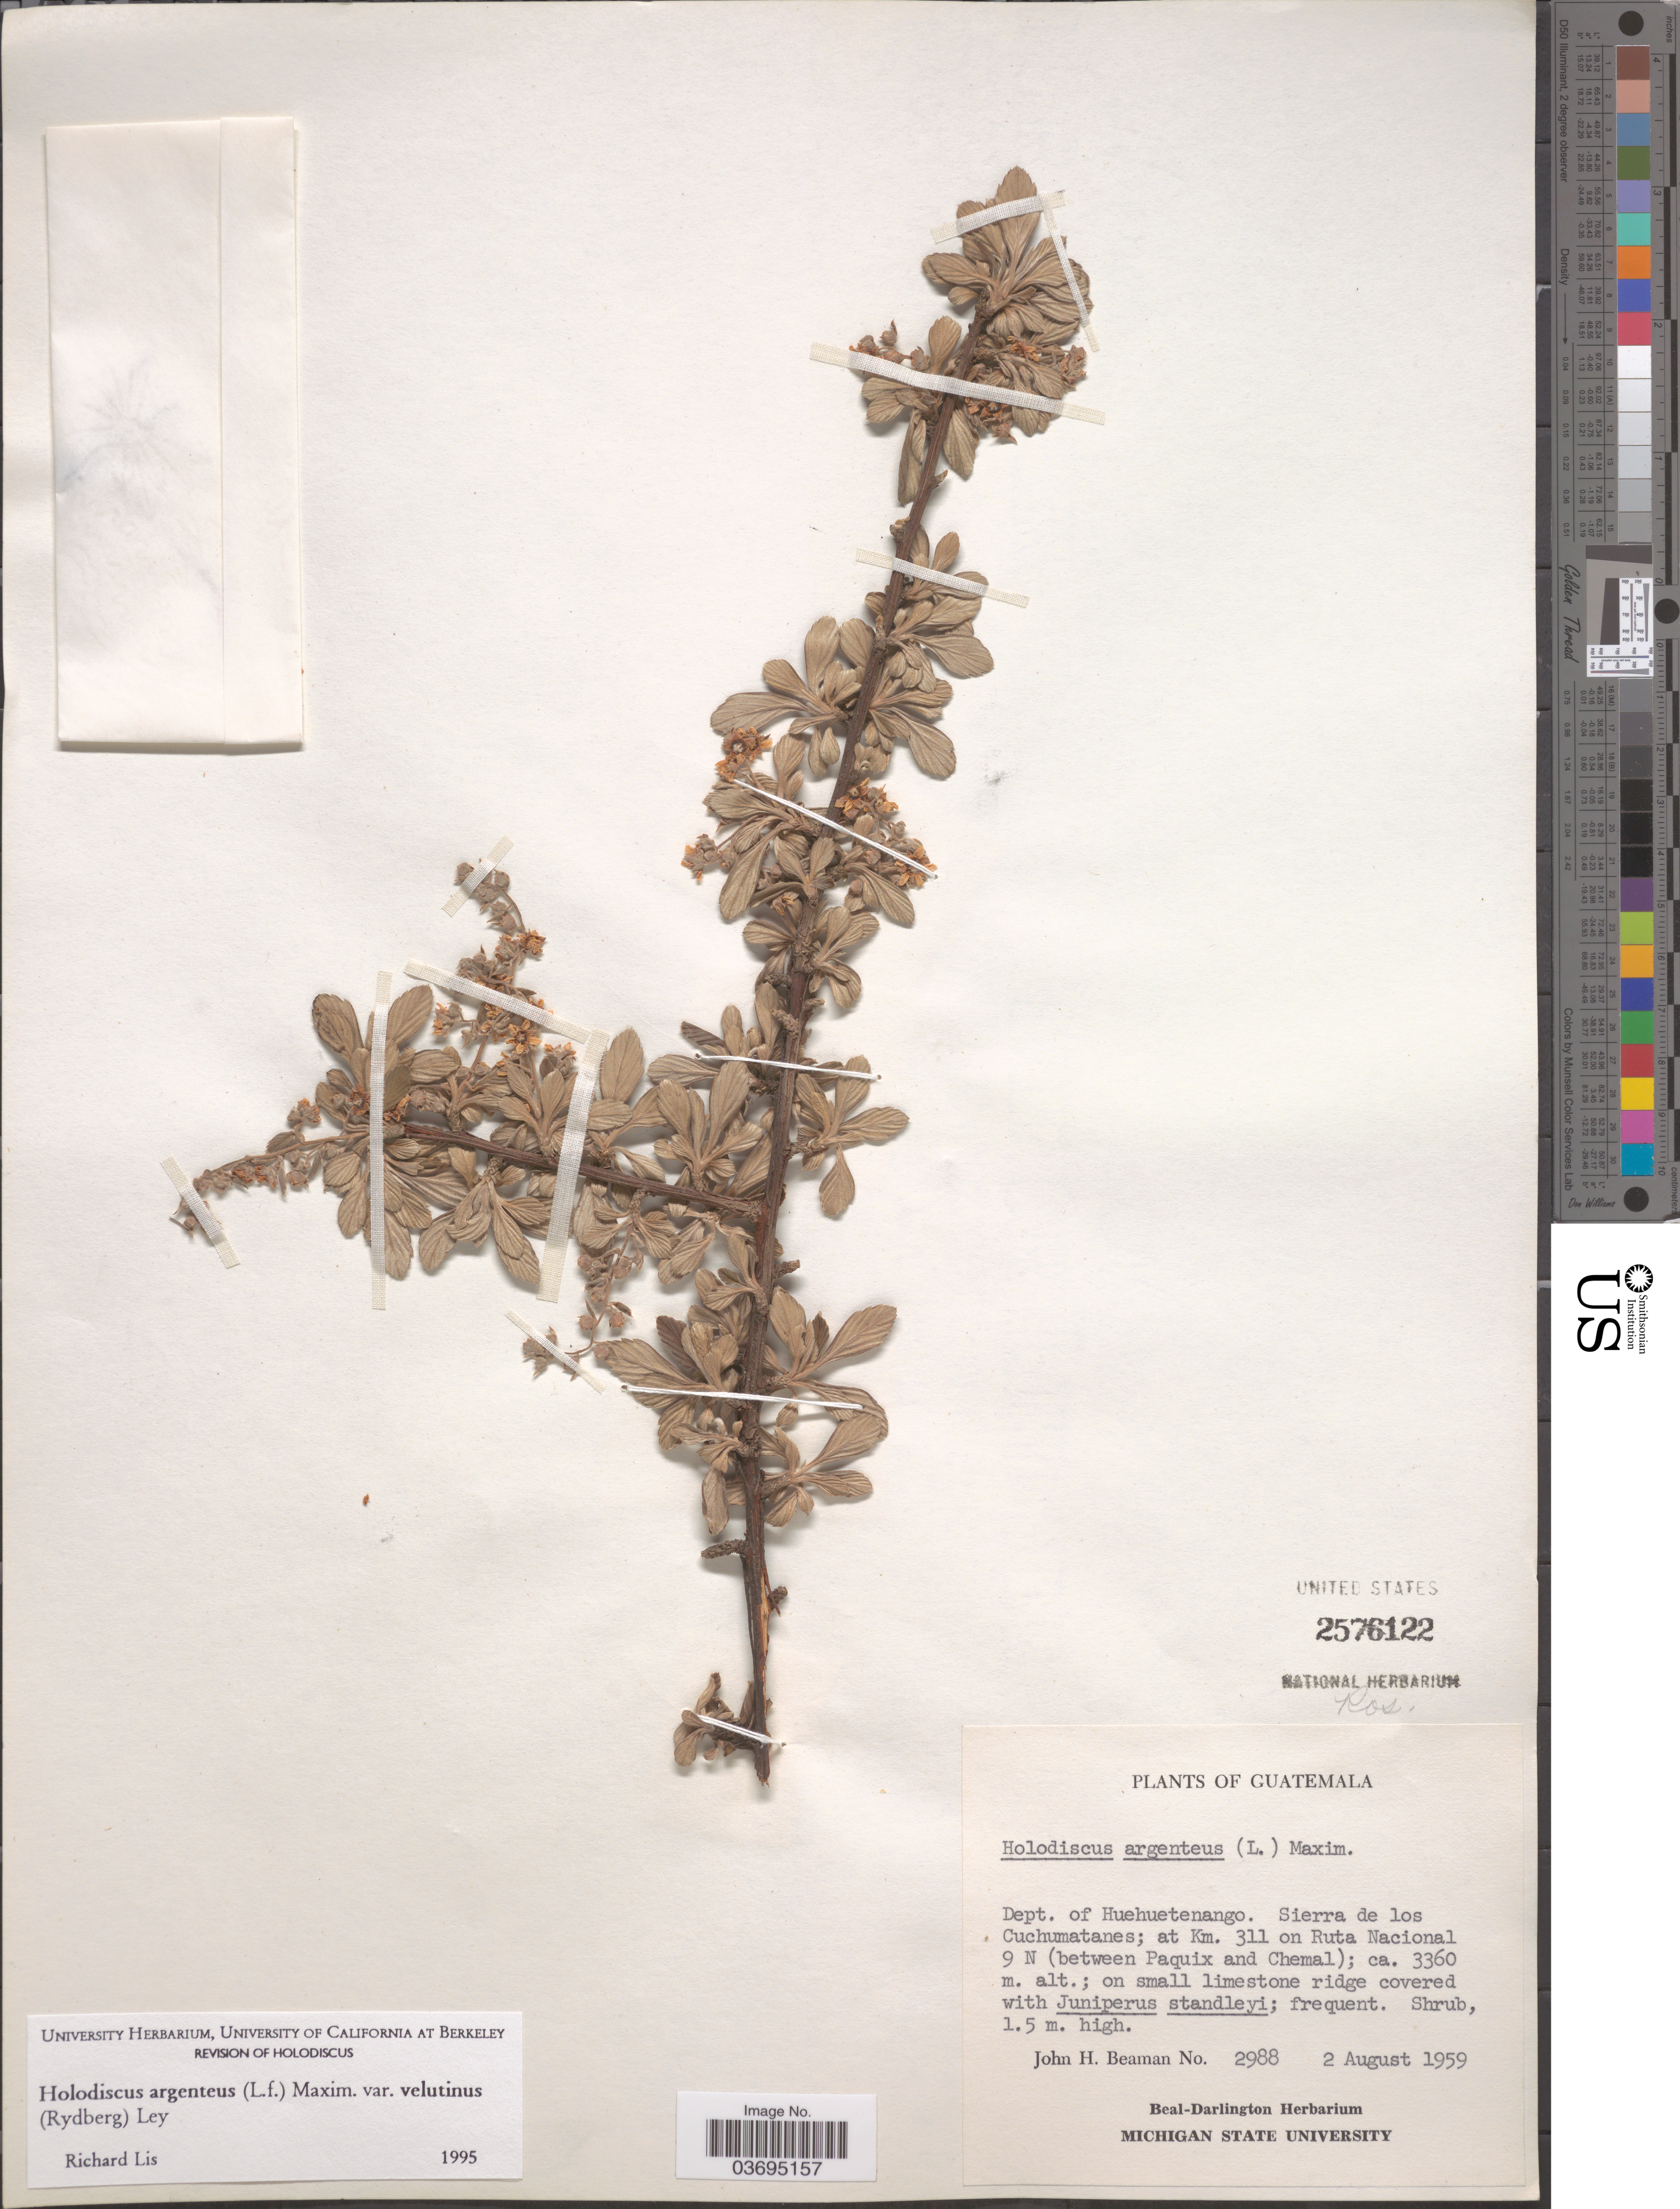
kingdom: Plantae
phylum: Tracheophyta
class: Magnoliopsida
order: Rosales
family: Rosaceae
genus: Holodiscus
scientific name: Holodiscus velutinus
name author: (Rydb.) Standl.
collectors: J. H. Beaman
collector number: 2988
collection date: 1959-08-02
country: Guatemala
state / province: Huehuetenango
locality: Dept. of Huehuetenango. Sierra de los Cuchumatanes; at Km. 311 on Ruta Nacional 9 N (between Paquix and Chemal).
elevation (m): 3360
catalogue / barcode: US 2576122